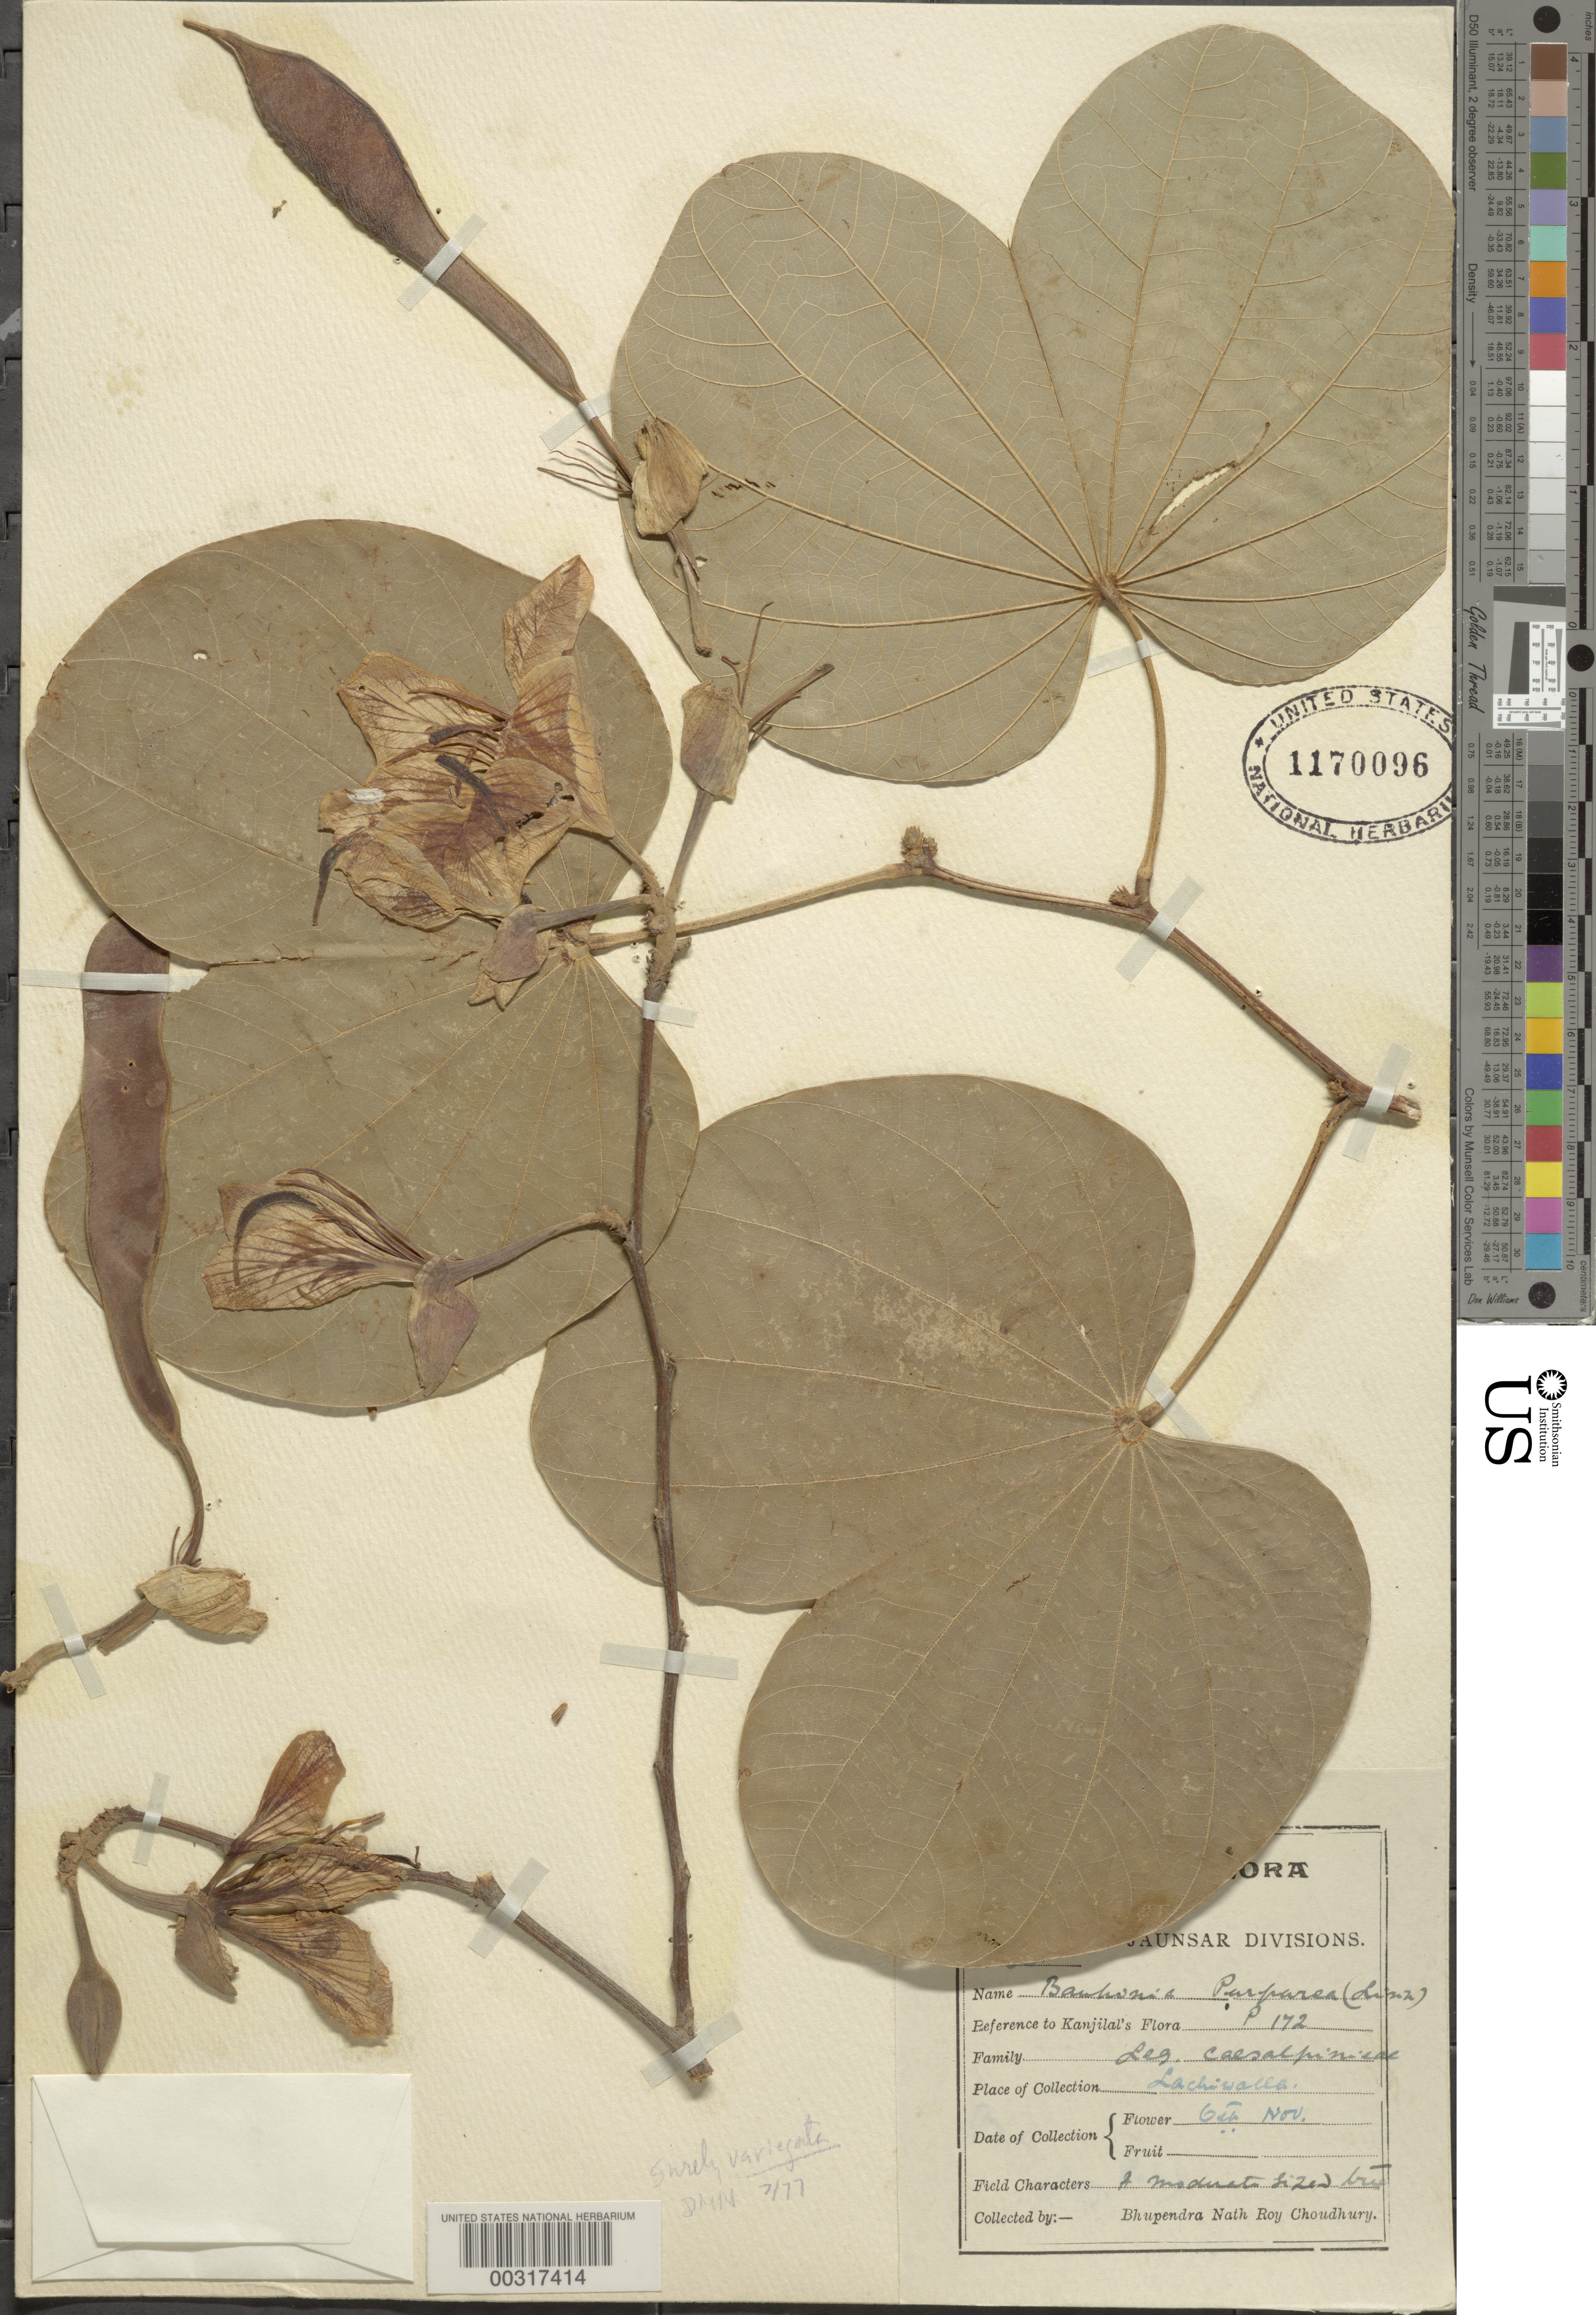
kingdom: Plantae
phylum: Tracheophyta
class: Magnoliopsida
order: Fabales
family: Fabaceae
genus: Phanera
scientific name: Phanera variegata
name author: (L.) Benth.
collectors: B. Choudhury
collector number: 58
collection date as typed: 06 Nov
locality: Lachiwalla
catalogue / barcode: US 1170096